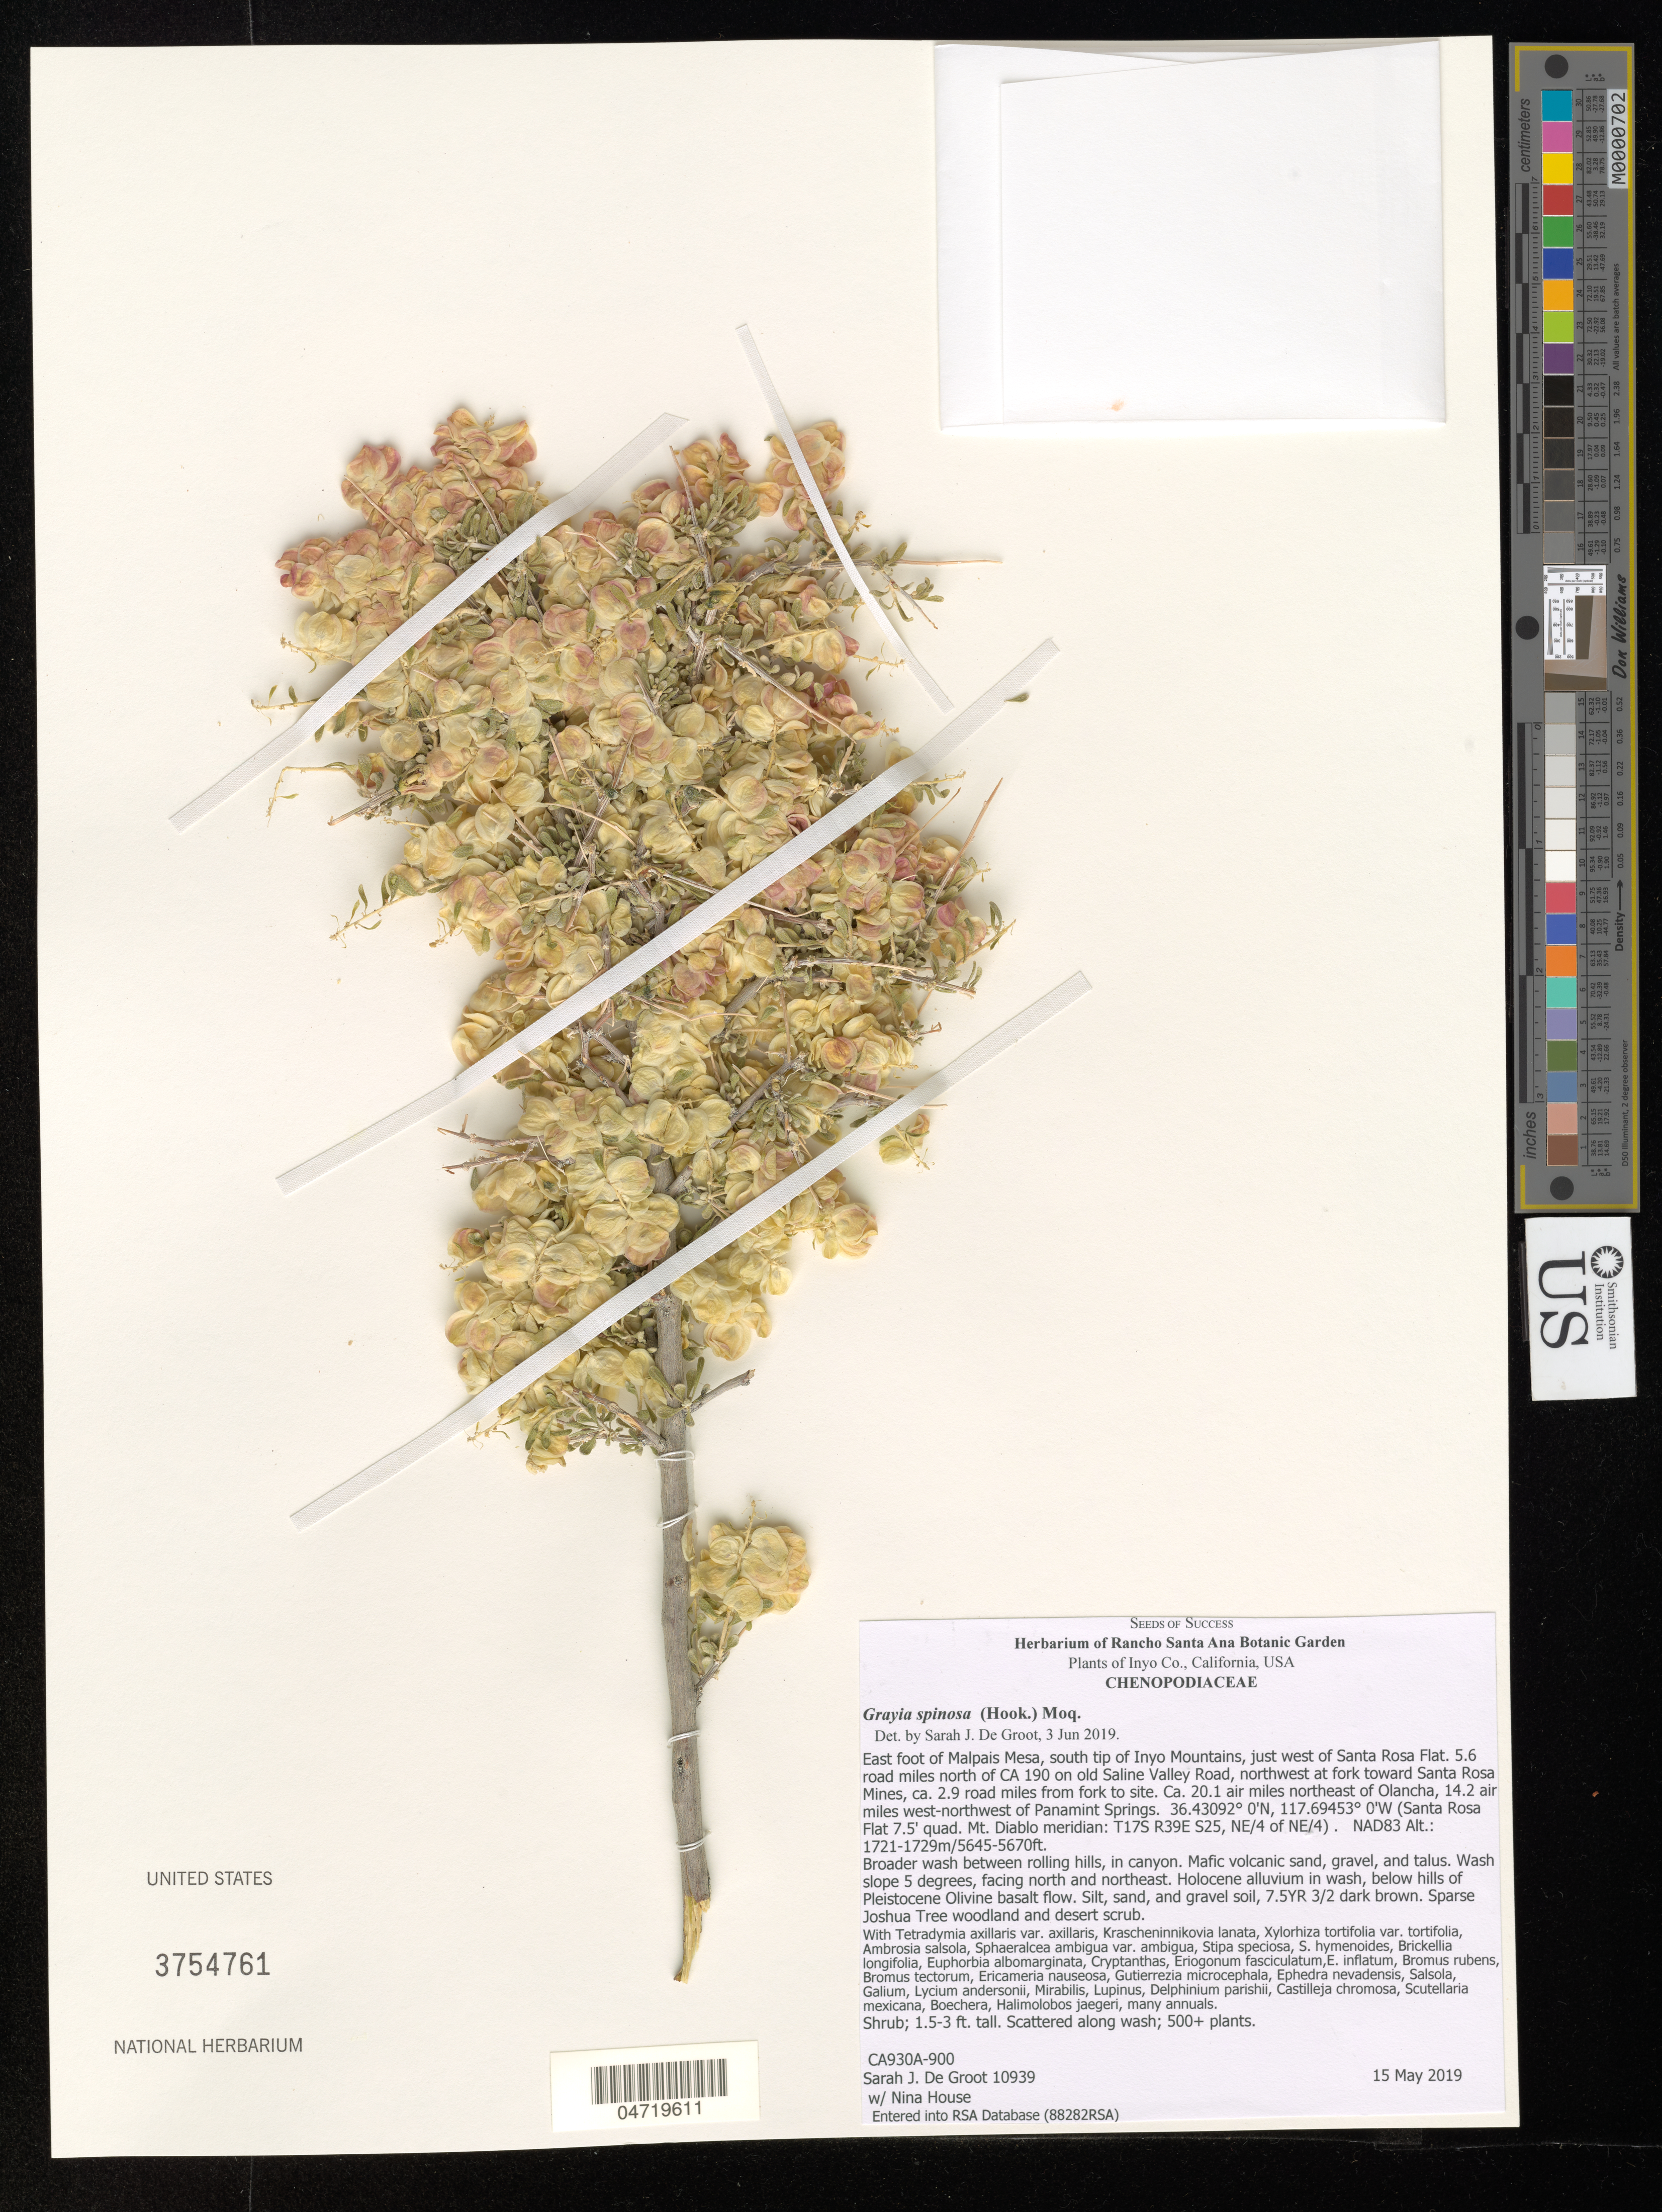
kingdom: Plantae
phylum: Tracheophyta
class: Magnoliopsida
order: Caryophyllales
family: Amaranthaceae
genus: Grayia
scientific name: Grayia spinosa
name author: (Hook.) Moq.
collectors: S. De Groot & N. House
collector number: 10939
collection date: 2019-05-15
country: United States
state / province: California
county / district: Inyo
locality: Inyo Co. East foot of Malpais Mesa, south tip of Inyo Mountains, just west of Santa Rosa Flat. 5.6 road miles north of CA 190 on old Saline Valley Road, northwest at fork toward Santa Rosa Mines, ca. 2.9 road miles from fork to site. Ca. 20.1 air miles northeast of Olancha, 14.2 air miles west-northwest of Panamint Springs. (Santa Rosa Flat 7.5' quad. Mt. Diablo meridian: T17S R39E S25, NE/4 of NE/4). NAD83.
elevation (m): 1721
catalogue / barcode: US 3754761